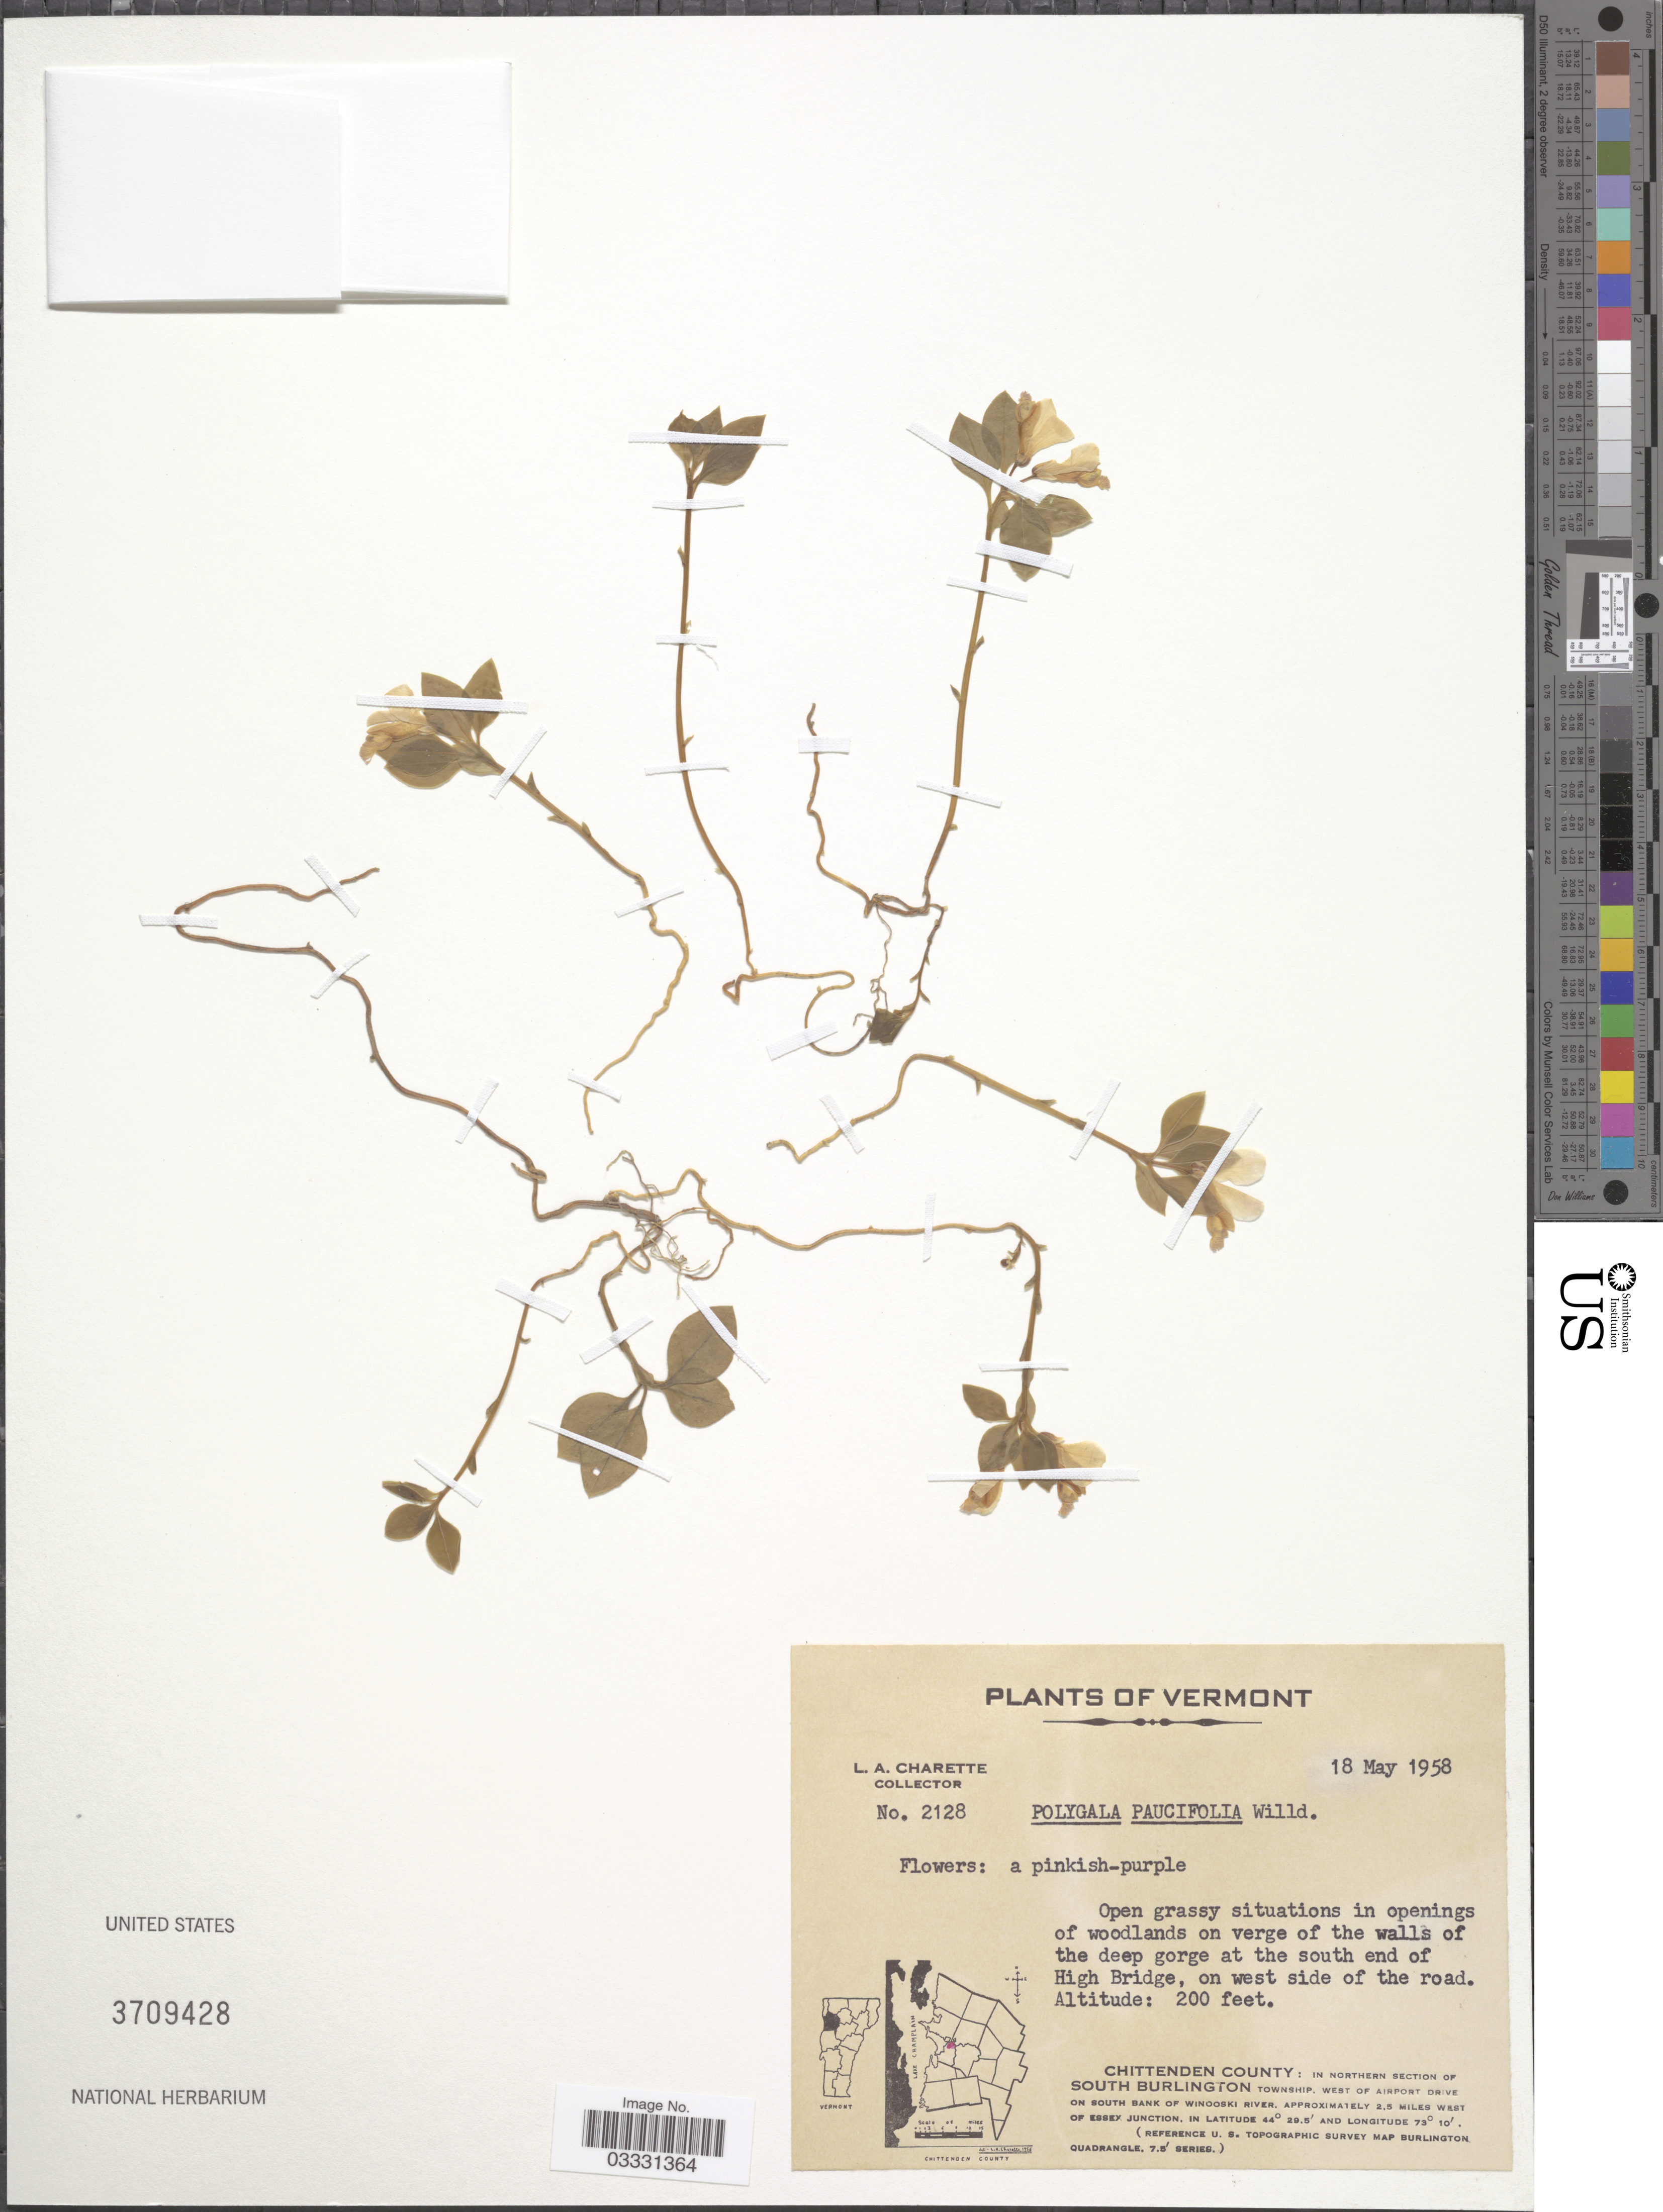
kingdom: Plantae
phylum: Tracheophyta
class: Magnoliopsida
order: Fabales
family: Polygalaceae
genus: Polygaloides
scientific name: Polygaloides paucifolia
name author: (Willd.) J.R. Abbott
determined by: Strong, Mark T., (BOT), Smithsonian Institution - National Museum of Natural History (UNITED STATES)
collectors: L. A. Charette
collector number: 2128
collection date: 1958-05-18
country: United States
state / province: Vermont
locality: At the south end of High Bridge, on west side of the road. Chittenden County: In northern section of South Burlington township, west of airport drive on south bank of Wiooski River, approximately 2.5 miles west of Essex Junction.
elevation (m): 61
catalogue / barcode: US 3709428